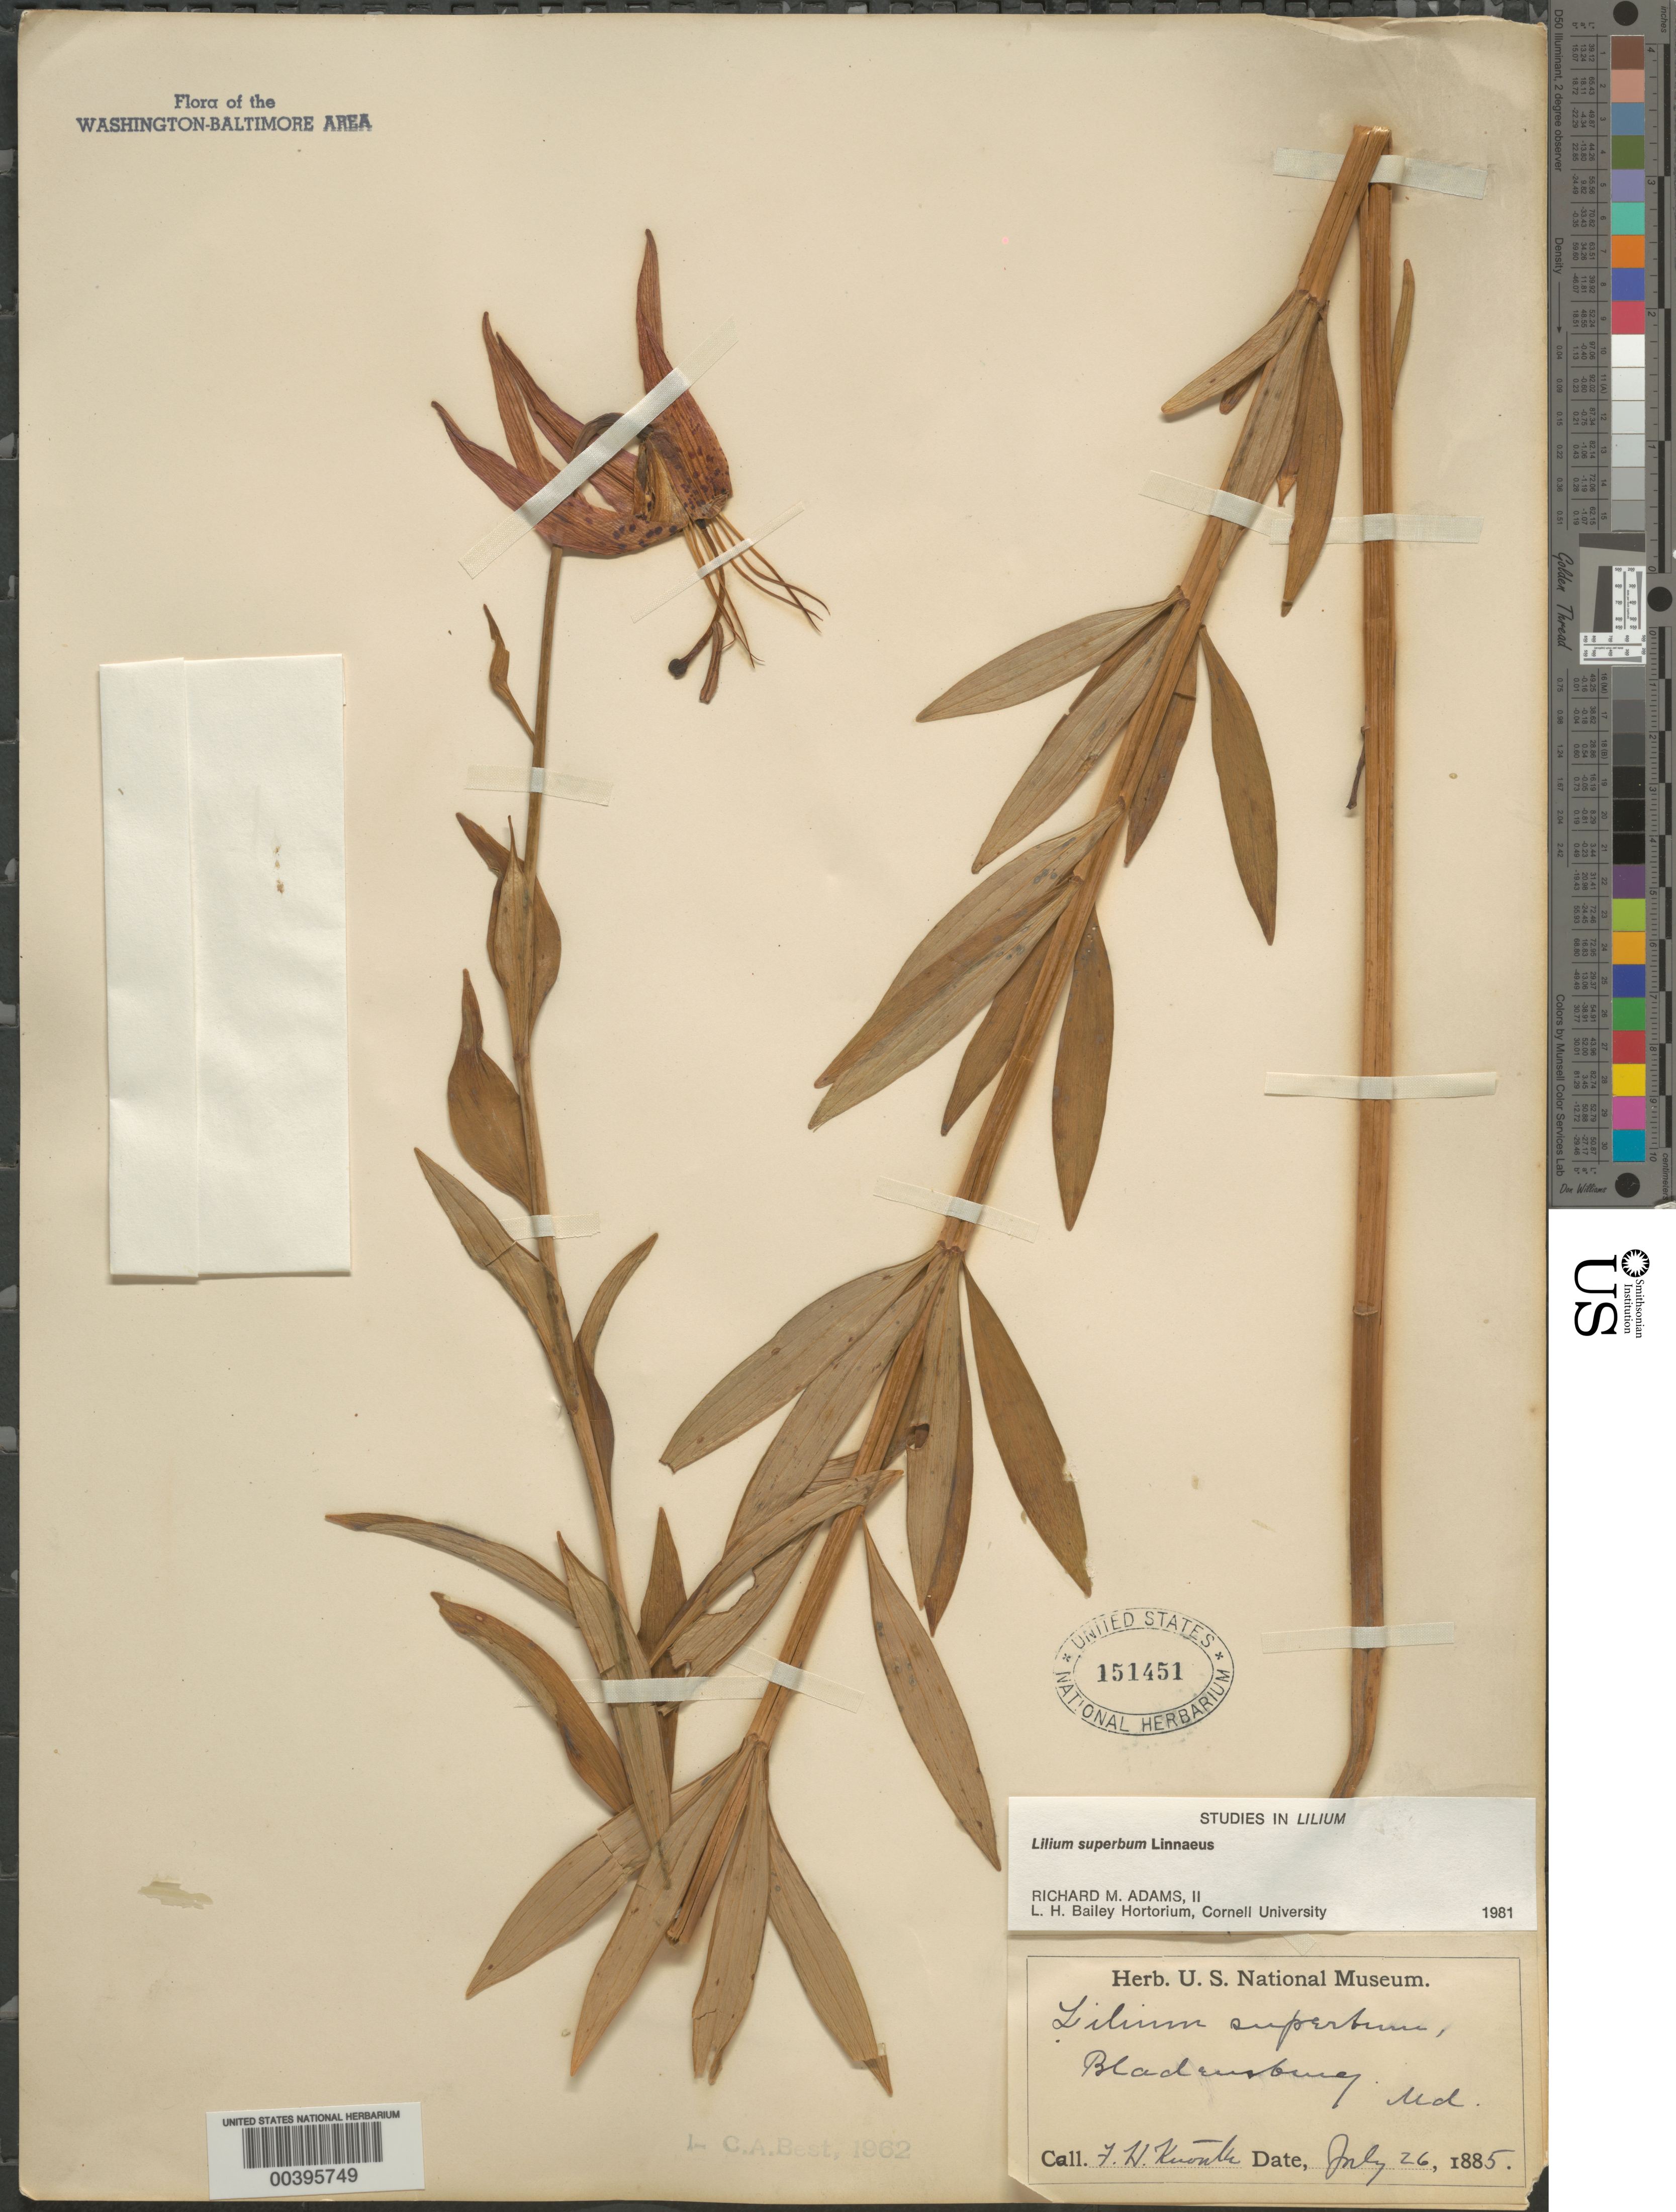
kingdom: Plantae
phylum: Tracheophyta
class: Liliopsida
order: Liliales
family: Liliaceae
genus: Lilium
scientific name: Lilium superbum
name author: L.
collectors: F. H. Knowlton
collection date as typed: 26 Jul 1885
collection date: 1885-07-26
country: United States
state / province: Maryland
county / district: Prince George's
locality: Bladensburg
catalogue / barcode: US 151451